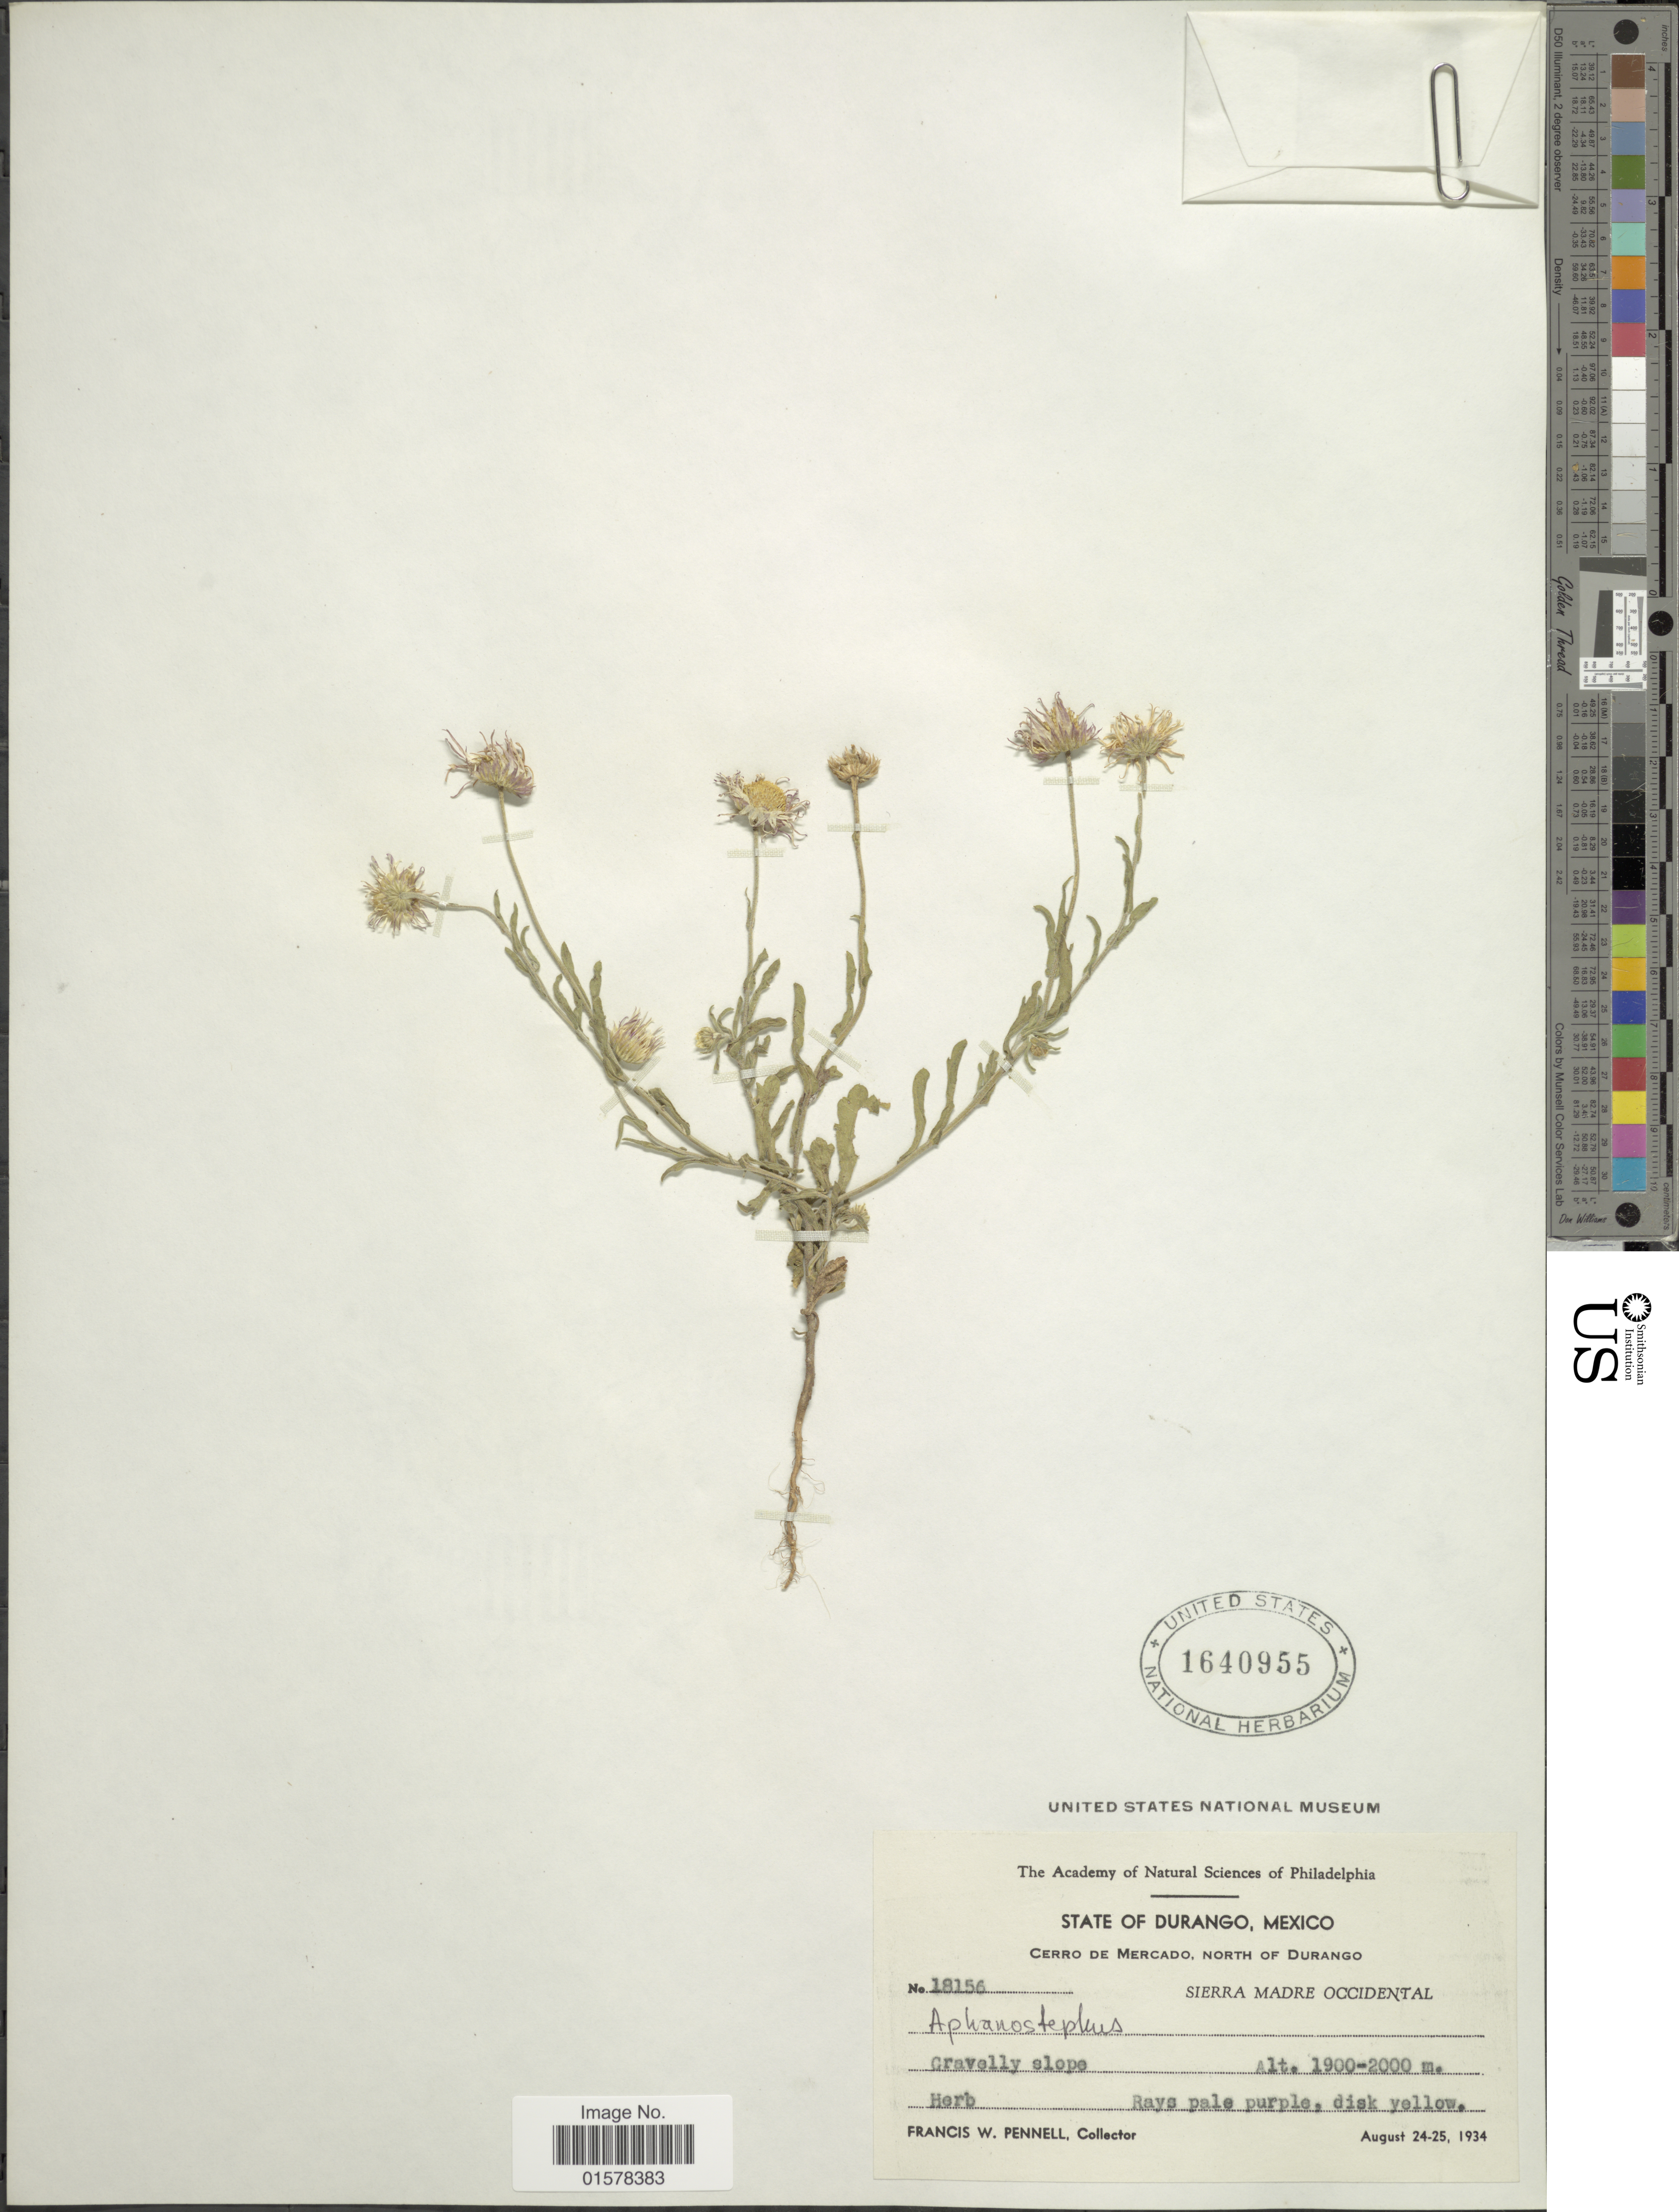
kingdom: Plantae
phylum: Tracheophyta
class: Magnoliopsida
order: Asterales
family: Asteraceae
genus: Aphanostephus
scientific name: Aphanostephus sp.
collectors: F. W. Pennell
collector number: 18156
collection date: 1934-08-24/1934-08-25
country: Mexico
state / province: Durango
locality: State of Durango, Mexico. Cerro de Mercado, North of Durango.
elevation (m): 1900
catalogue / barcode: US 1640955